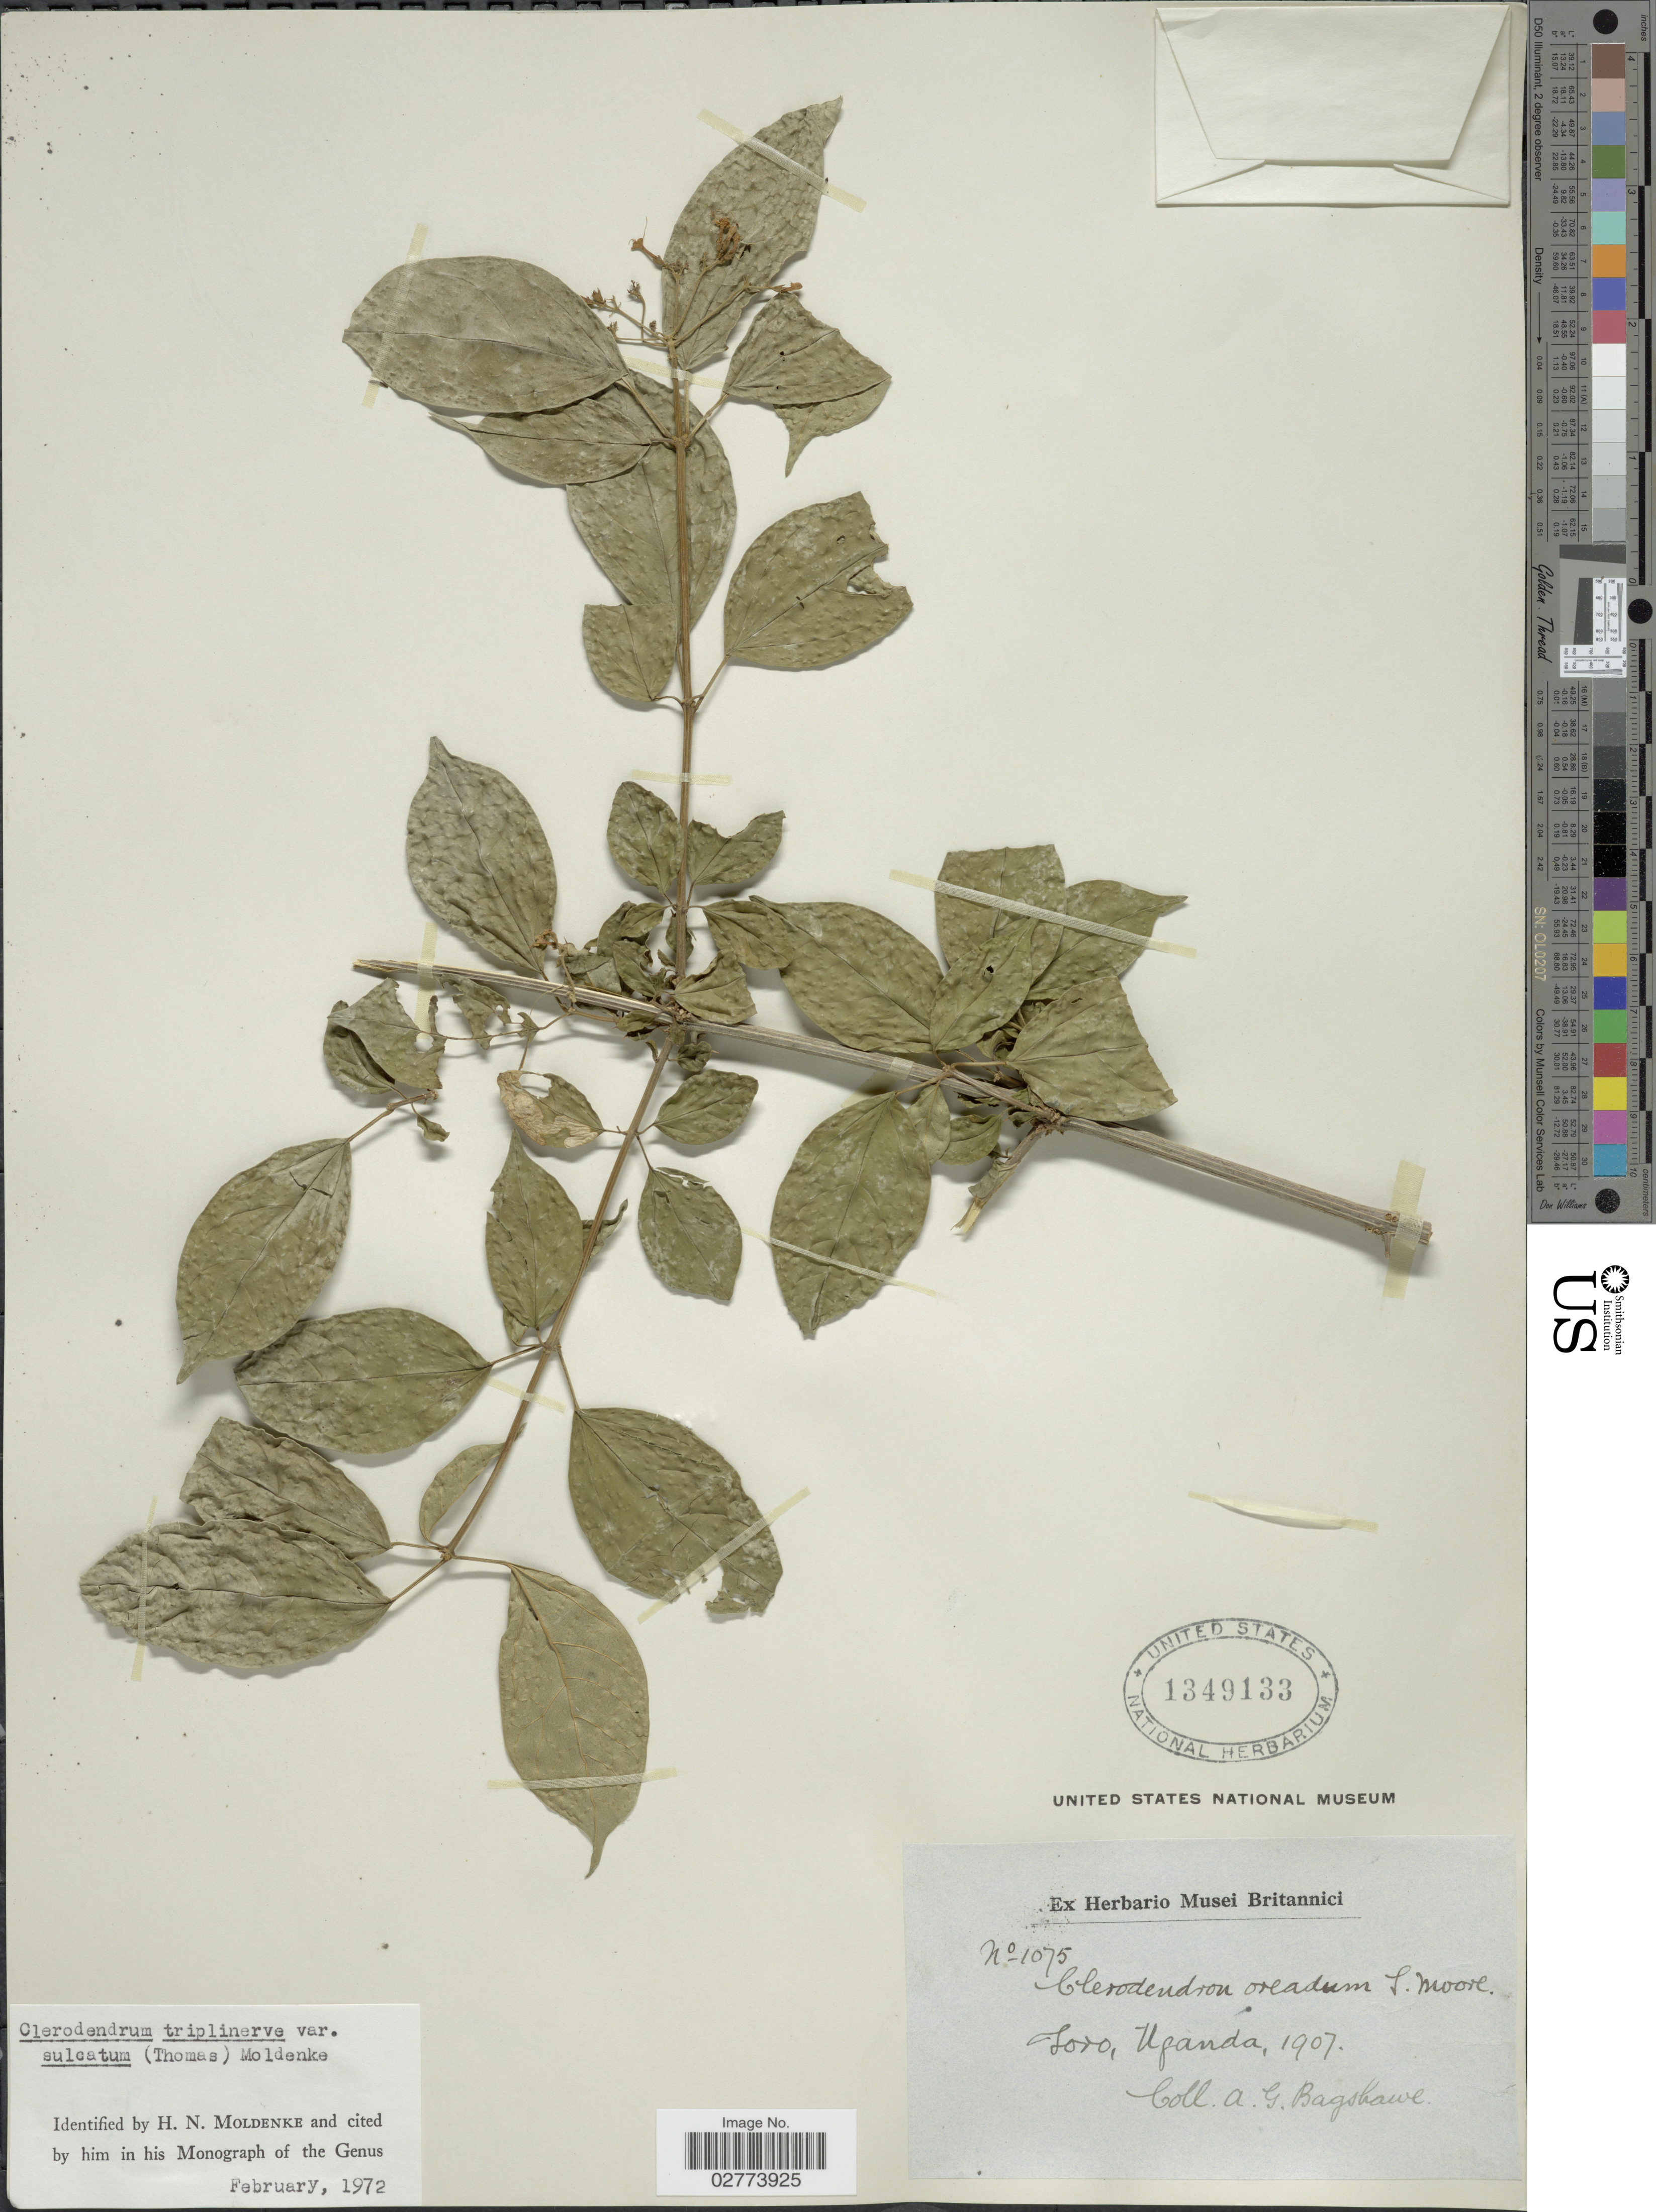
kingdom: Plantae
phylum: Tracheophyta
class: Magnoliopsida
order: Lamiales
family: Lamiaceae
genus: Clerodendrum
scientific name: Clerodendrum triplinerve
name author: Rolfe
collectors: A. Bagshawe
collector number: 1075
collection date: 1907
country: Uganda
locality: Toro.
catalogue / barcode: US 1349133